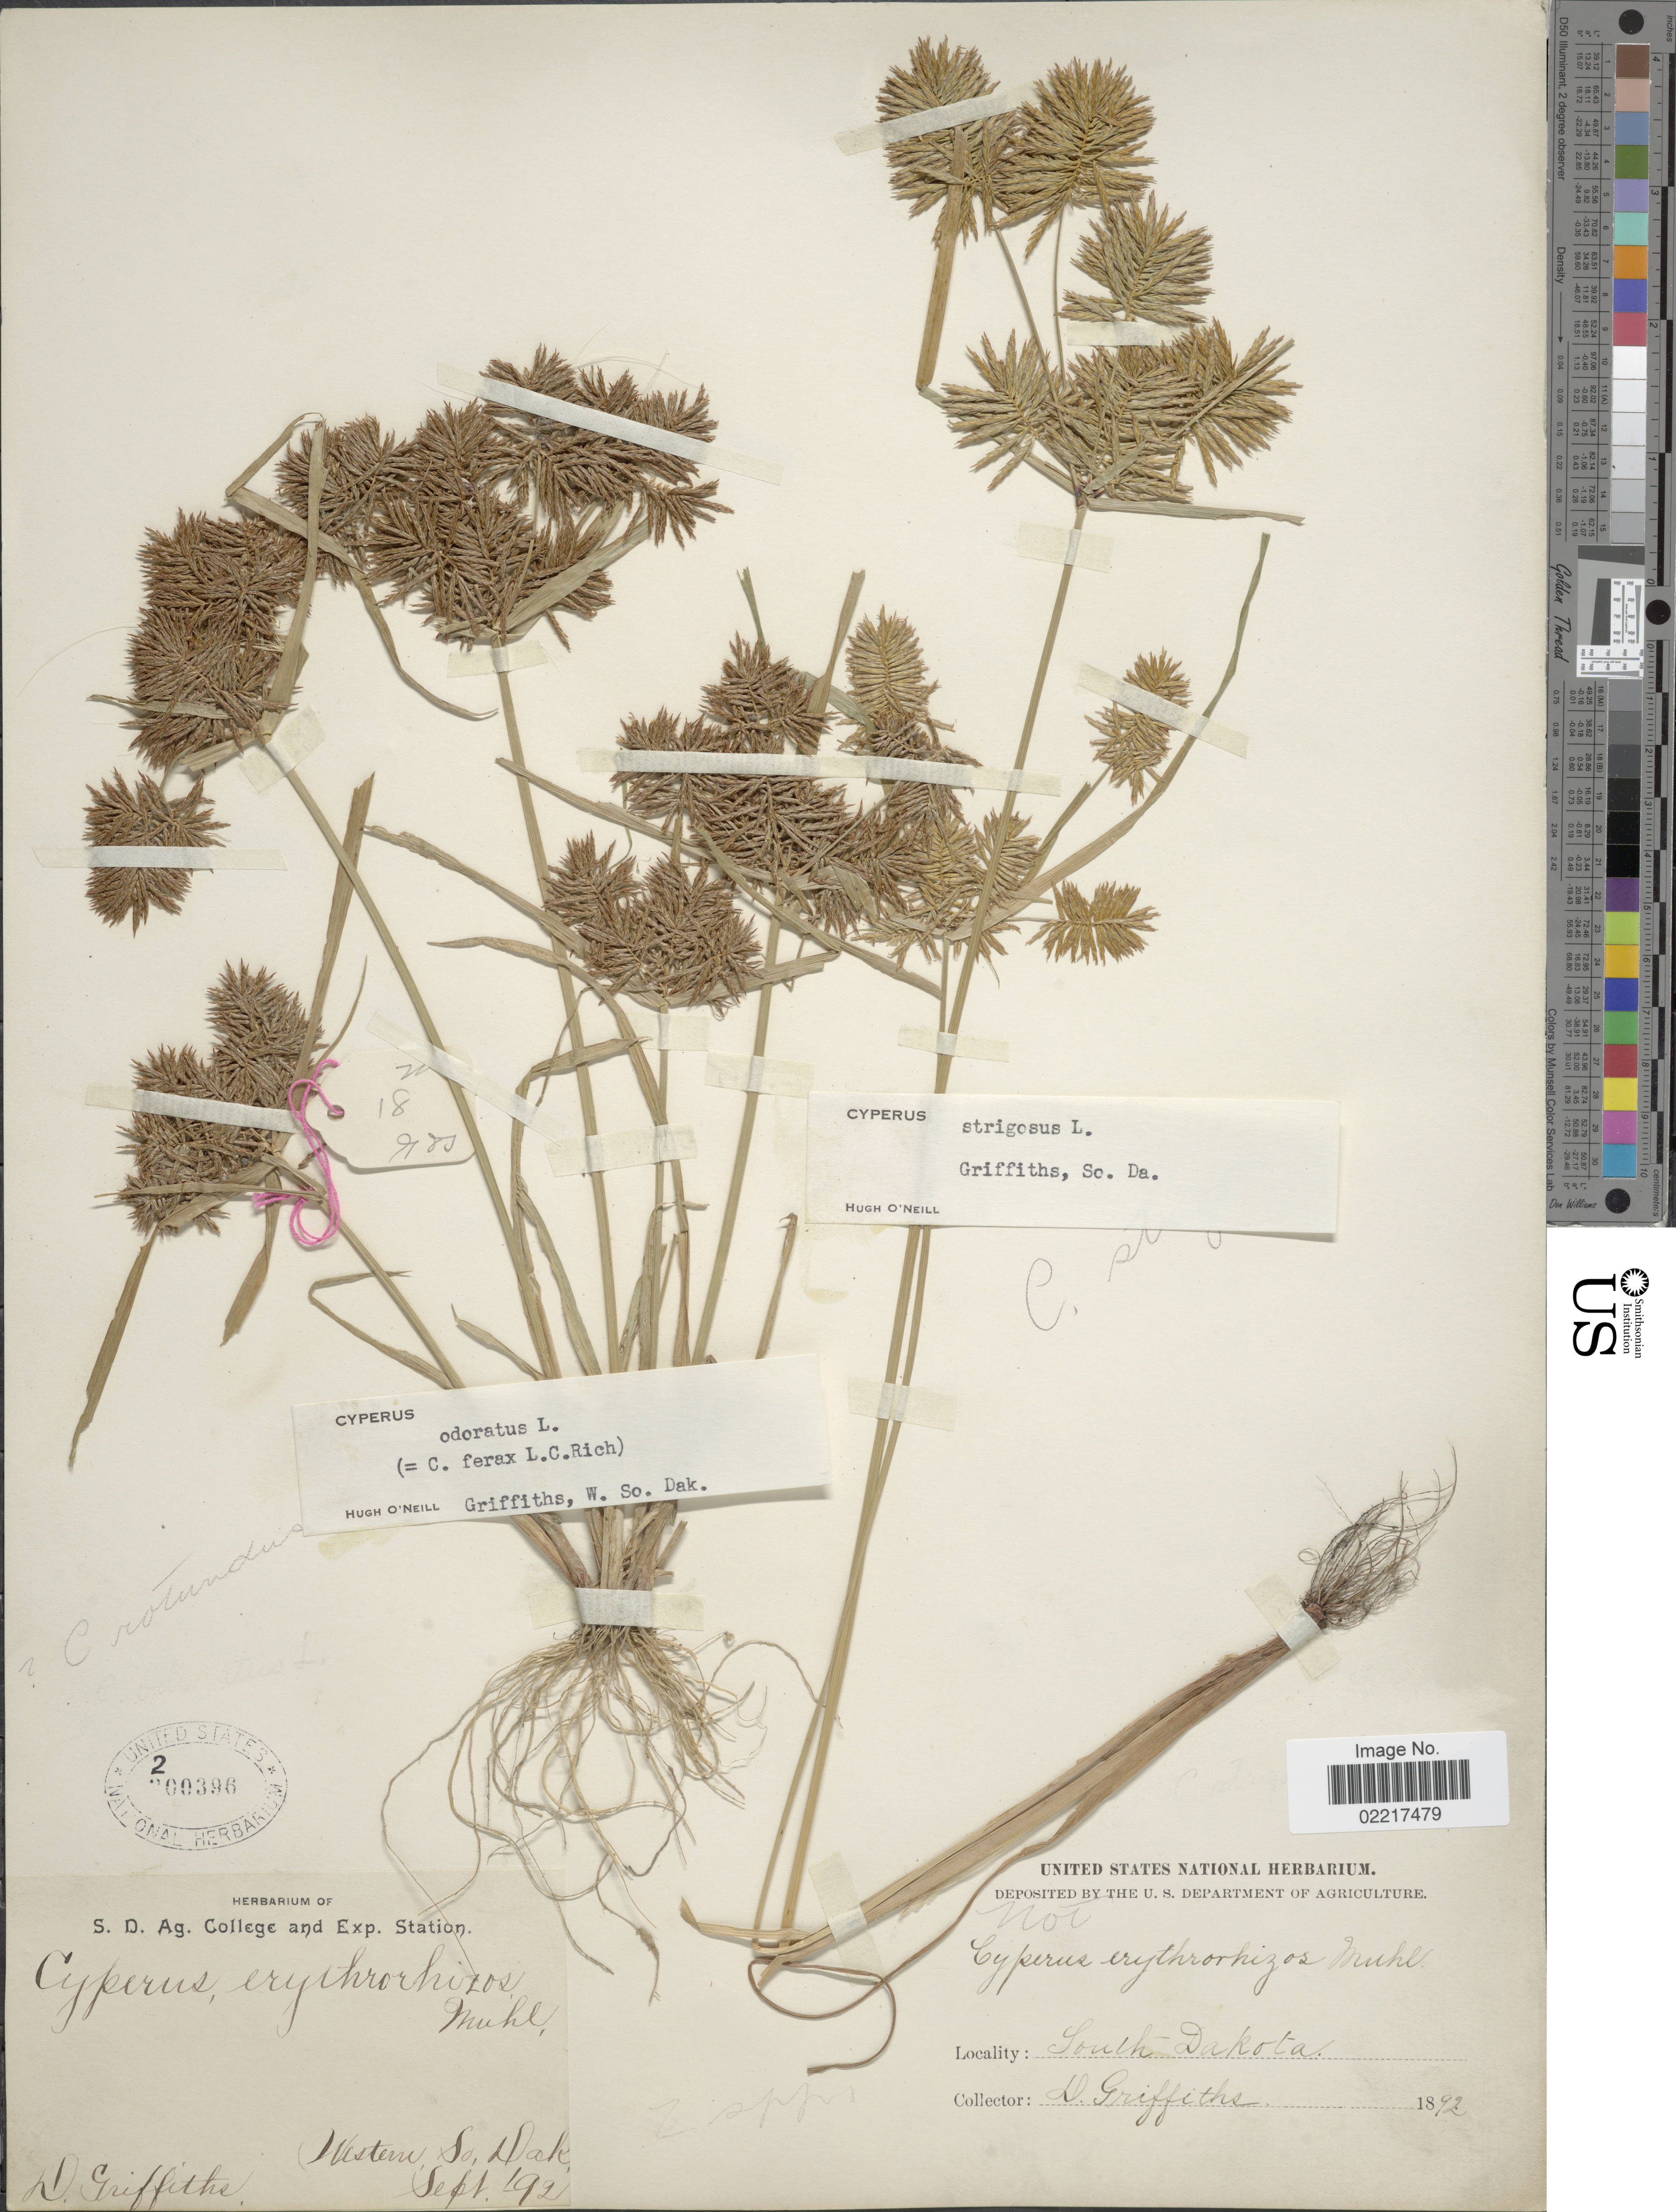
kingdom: Plantae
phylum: Tracheophyta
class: Liliopsida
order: Poales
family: Cyperaceae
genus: Cyperus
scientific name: Cyperus odoratus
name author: L.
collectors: D. Griffiths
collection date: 1892-09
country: United States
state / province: South Dakota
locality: Western South Daokota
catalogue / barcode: US 200396